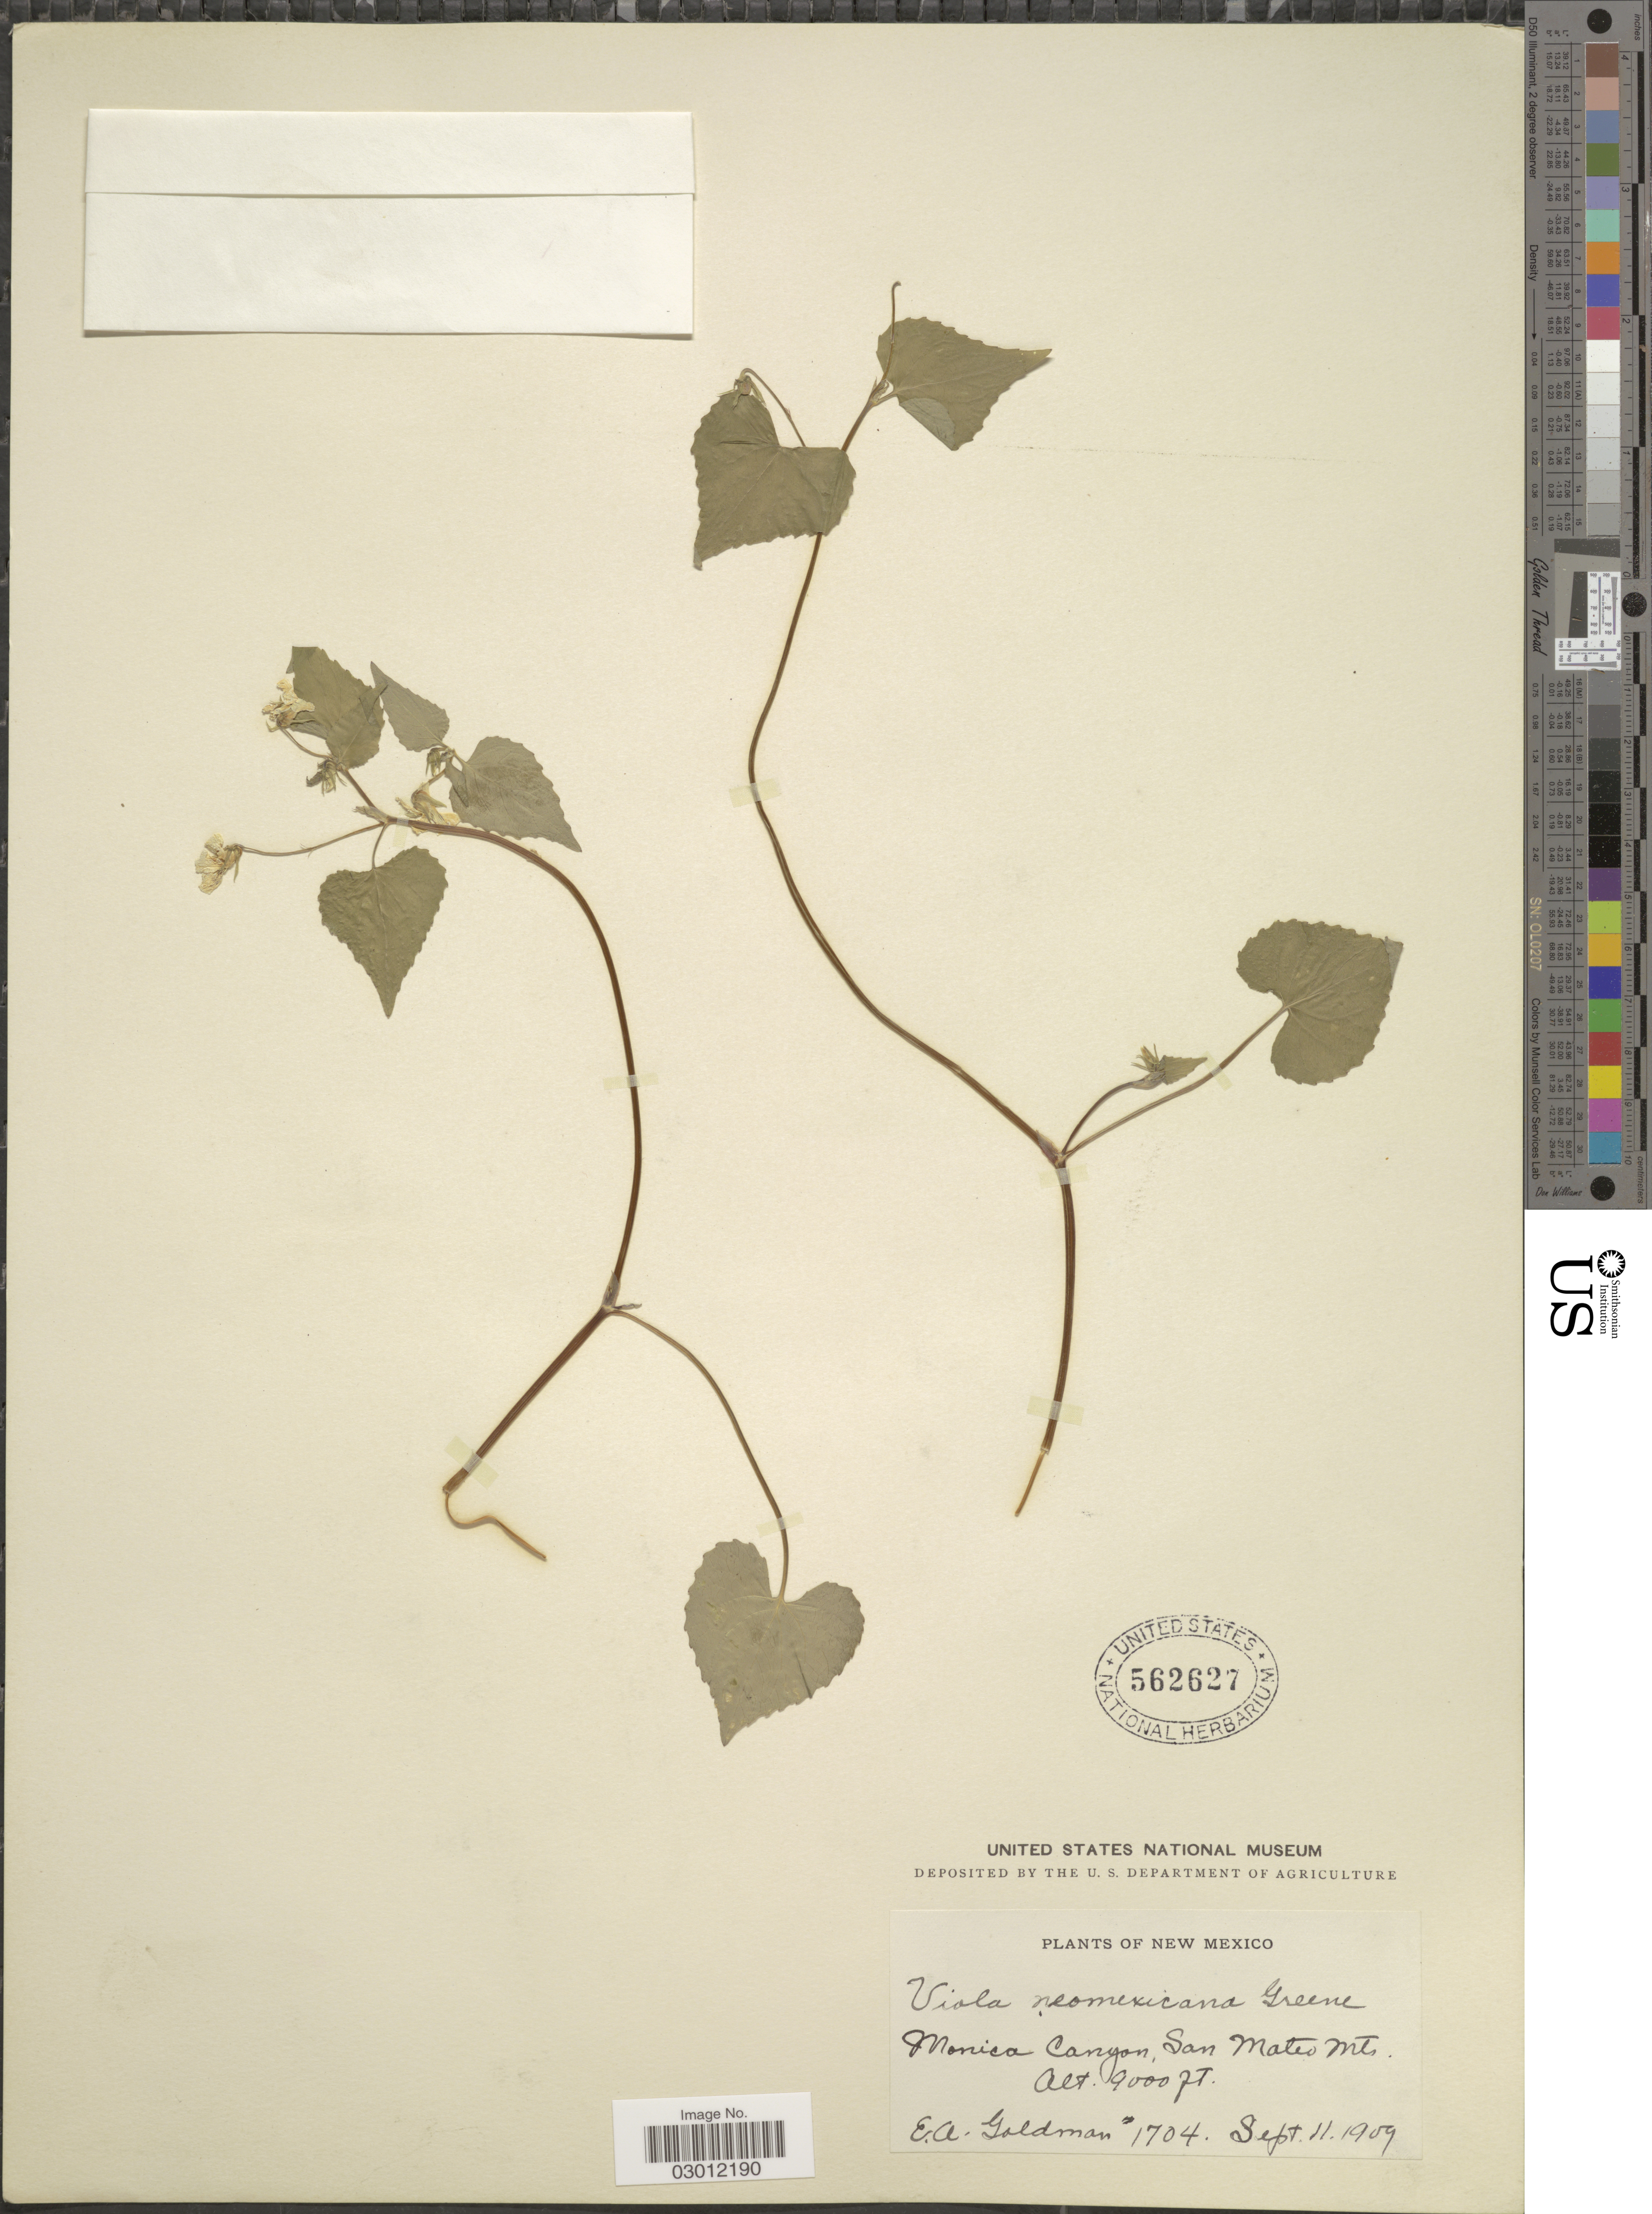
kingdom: Plantae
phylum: Tracheophyta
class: Magnoliopsida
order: Malpighiales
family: Violaceae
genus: Viola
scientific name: Viola canadensis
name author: L.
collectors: E. A. Goldman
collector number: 1704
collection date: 1909-09-11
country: United States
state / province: New Mexico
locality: Monica Canyon, San Mateo Mts.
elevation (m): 2743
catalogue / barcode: US 562627